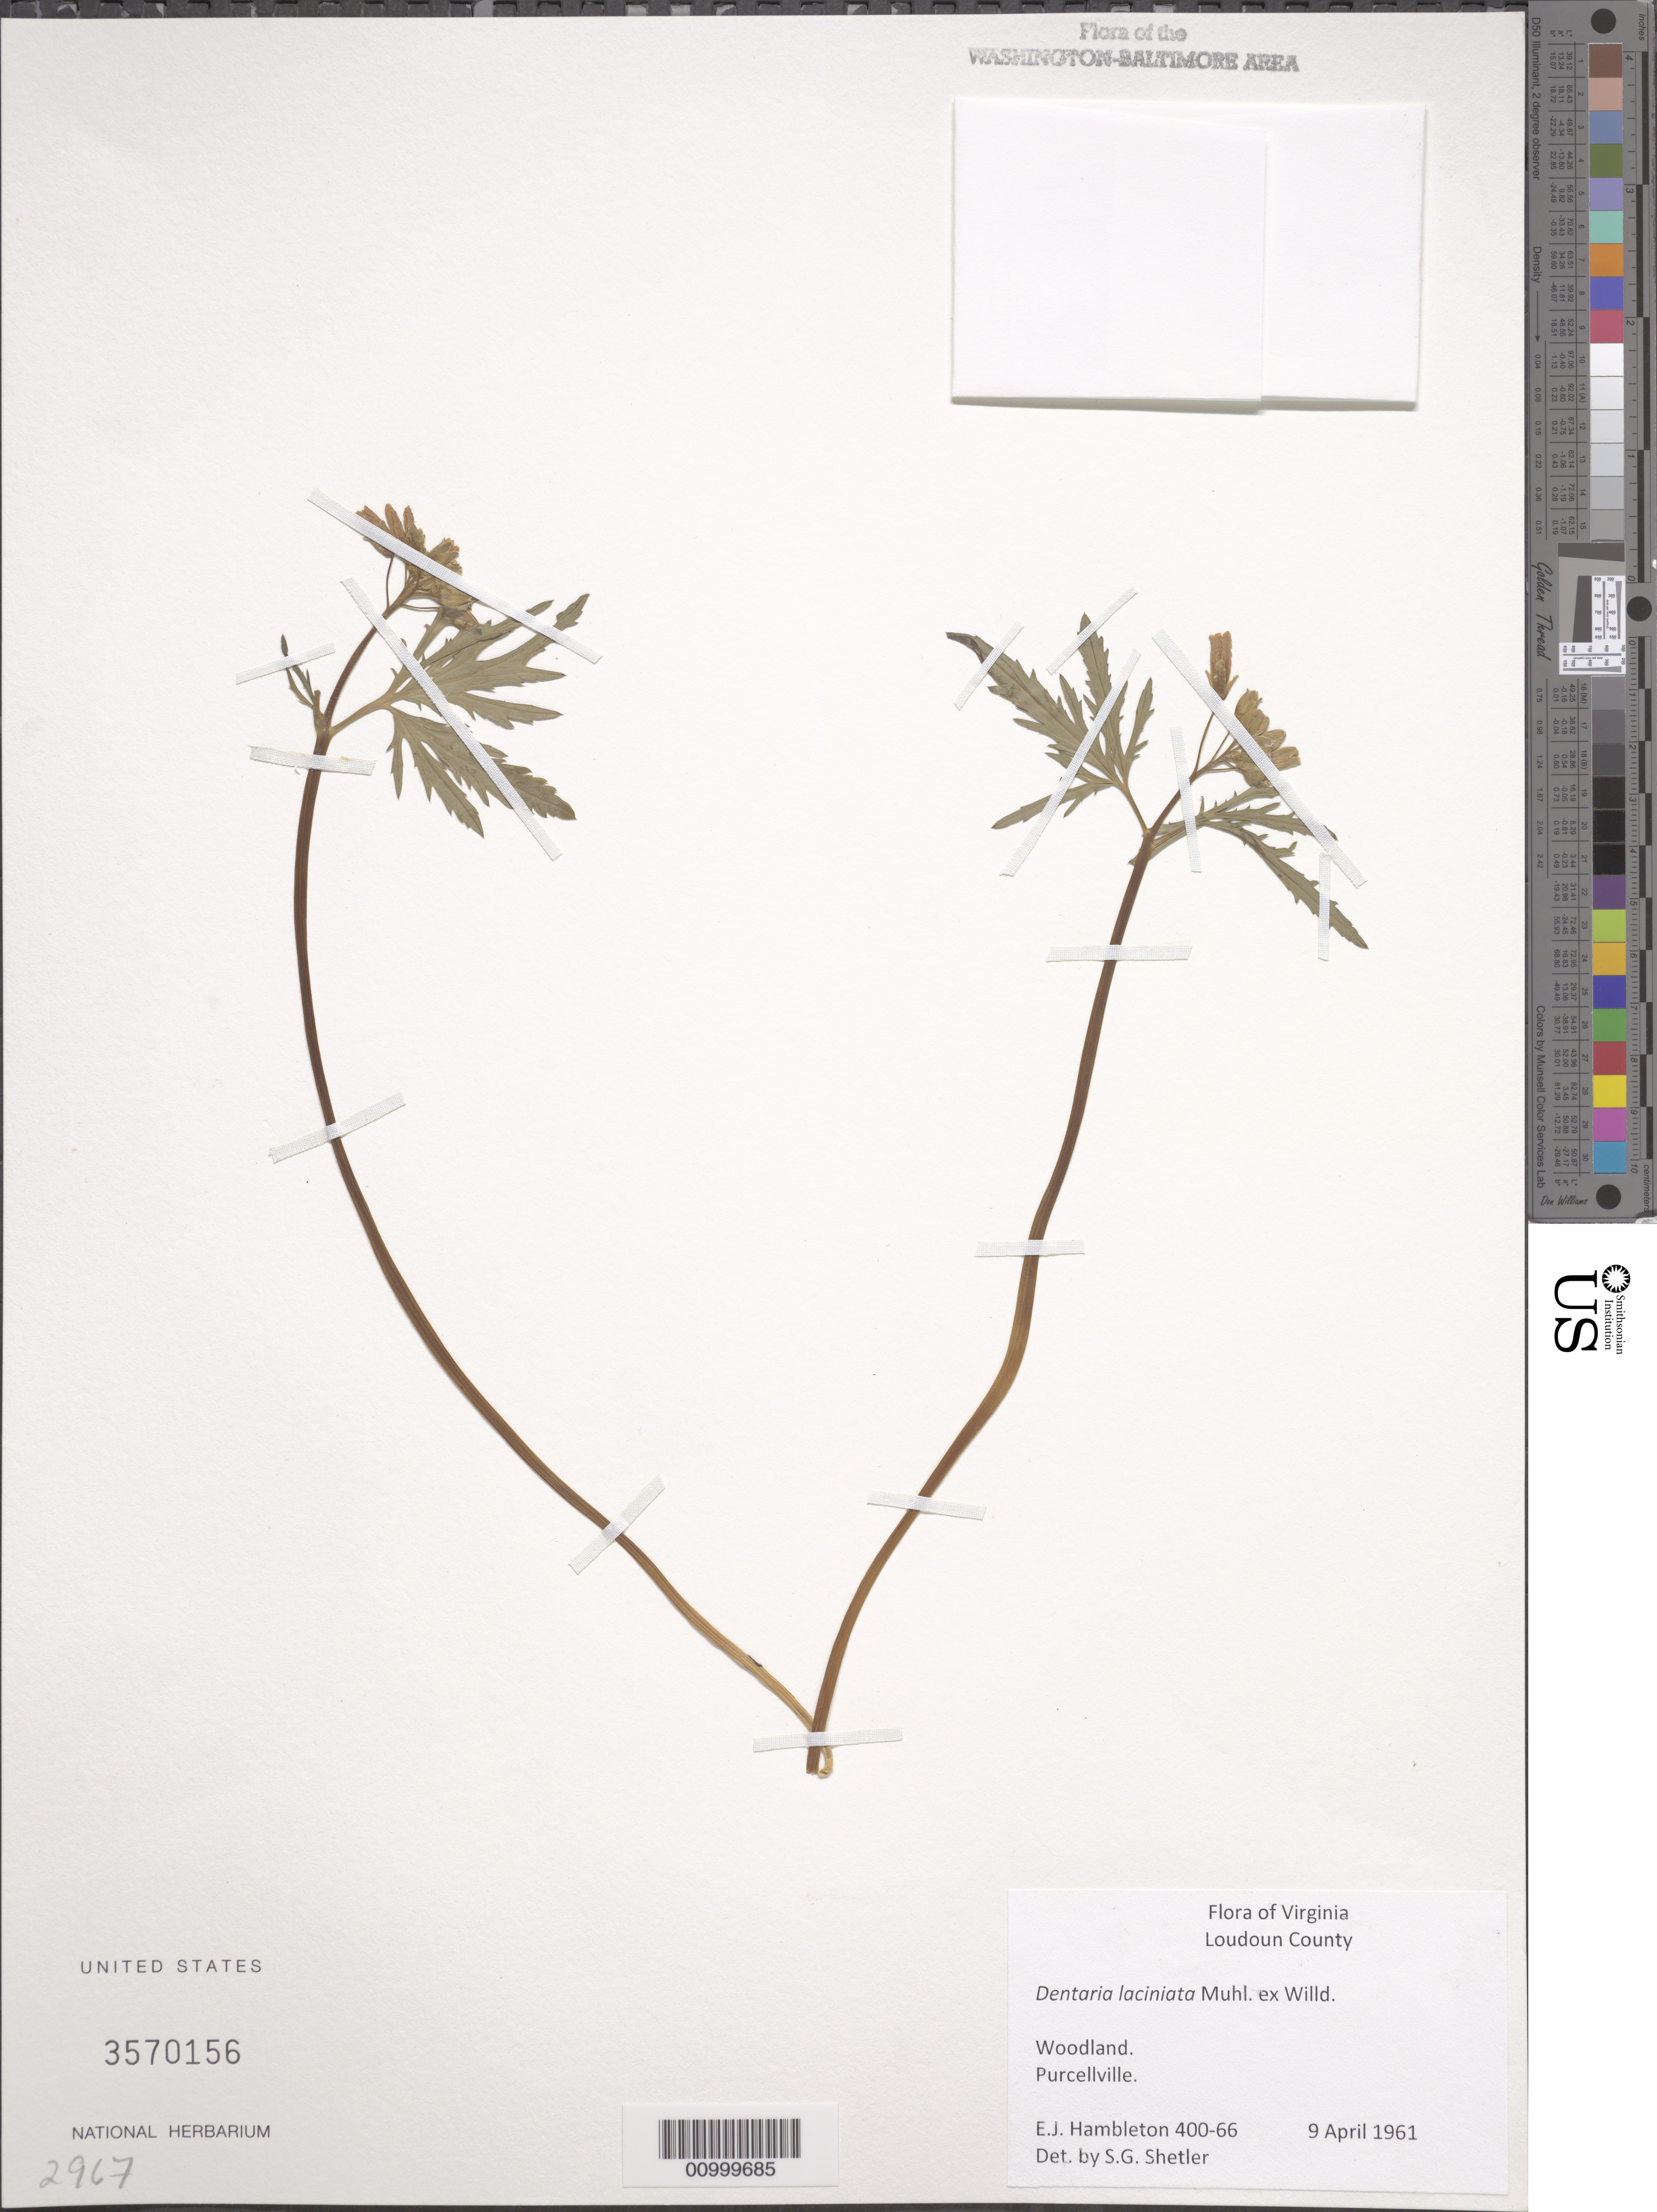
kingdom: Plantae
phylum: Tracheophyta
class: Magnoliopsida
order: Brassicales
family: Brassicaceae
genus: Cardamine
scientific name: Cardamine concatenata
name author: (Michx.) Sw.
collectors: E. Hambleton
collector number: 400-66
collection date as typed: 9 April 1961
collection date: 1961-04-09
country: United States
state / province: Virginia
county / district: Loudoun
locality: Purcellville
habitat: woodland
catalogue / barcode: US 3570156